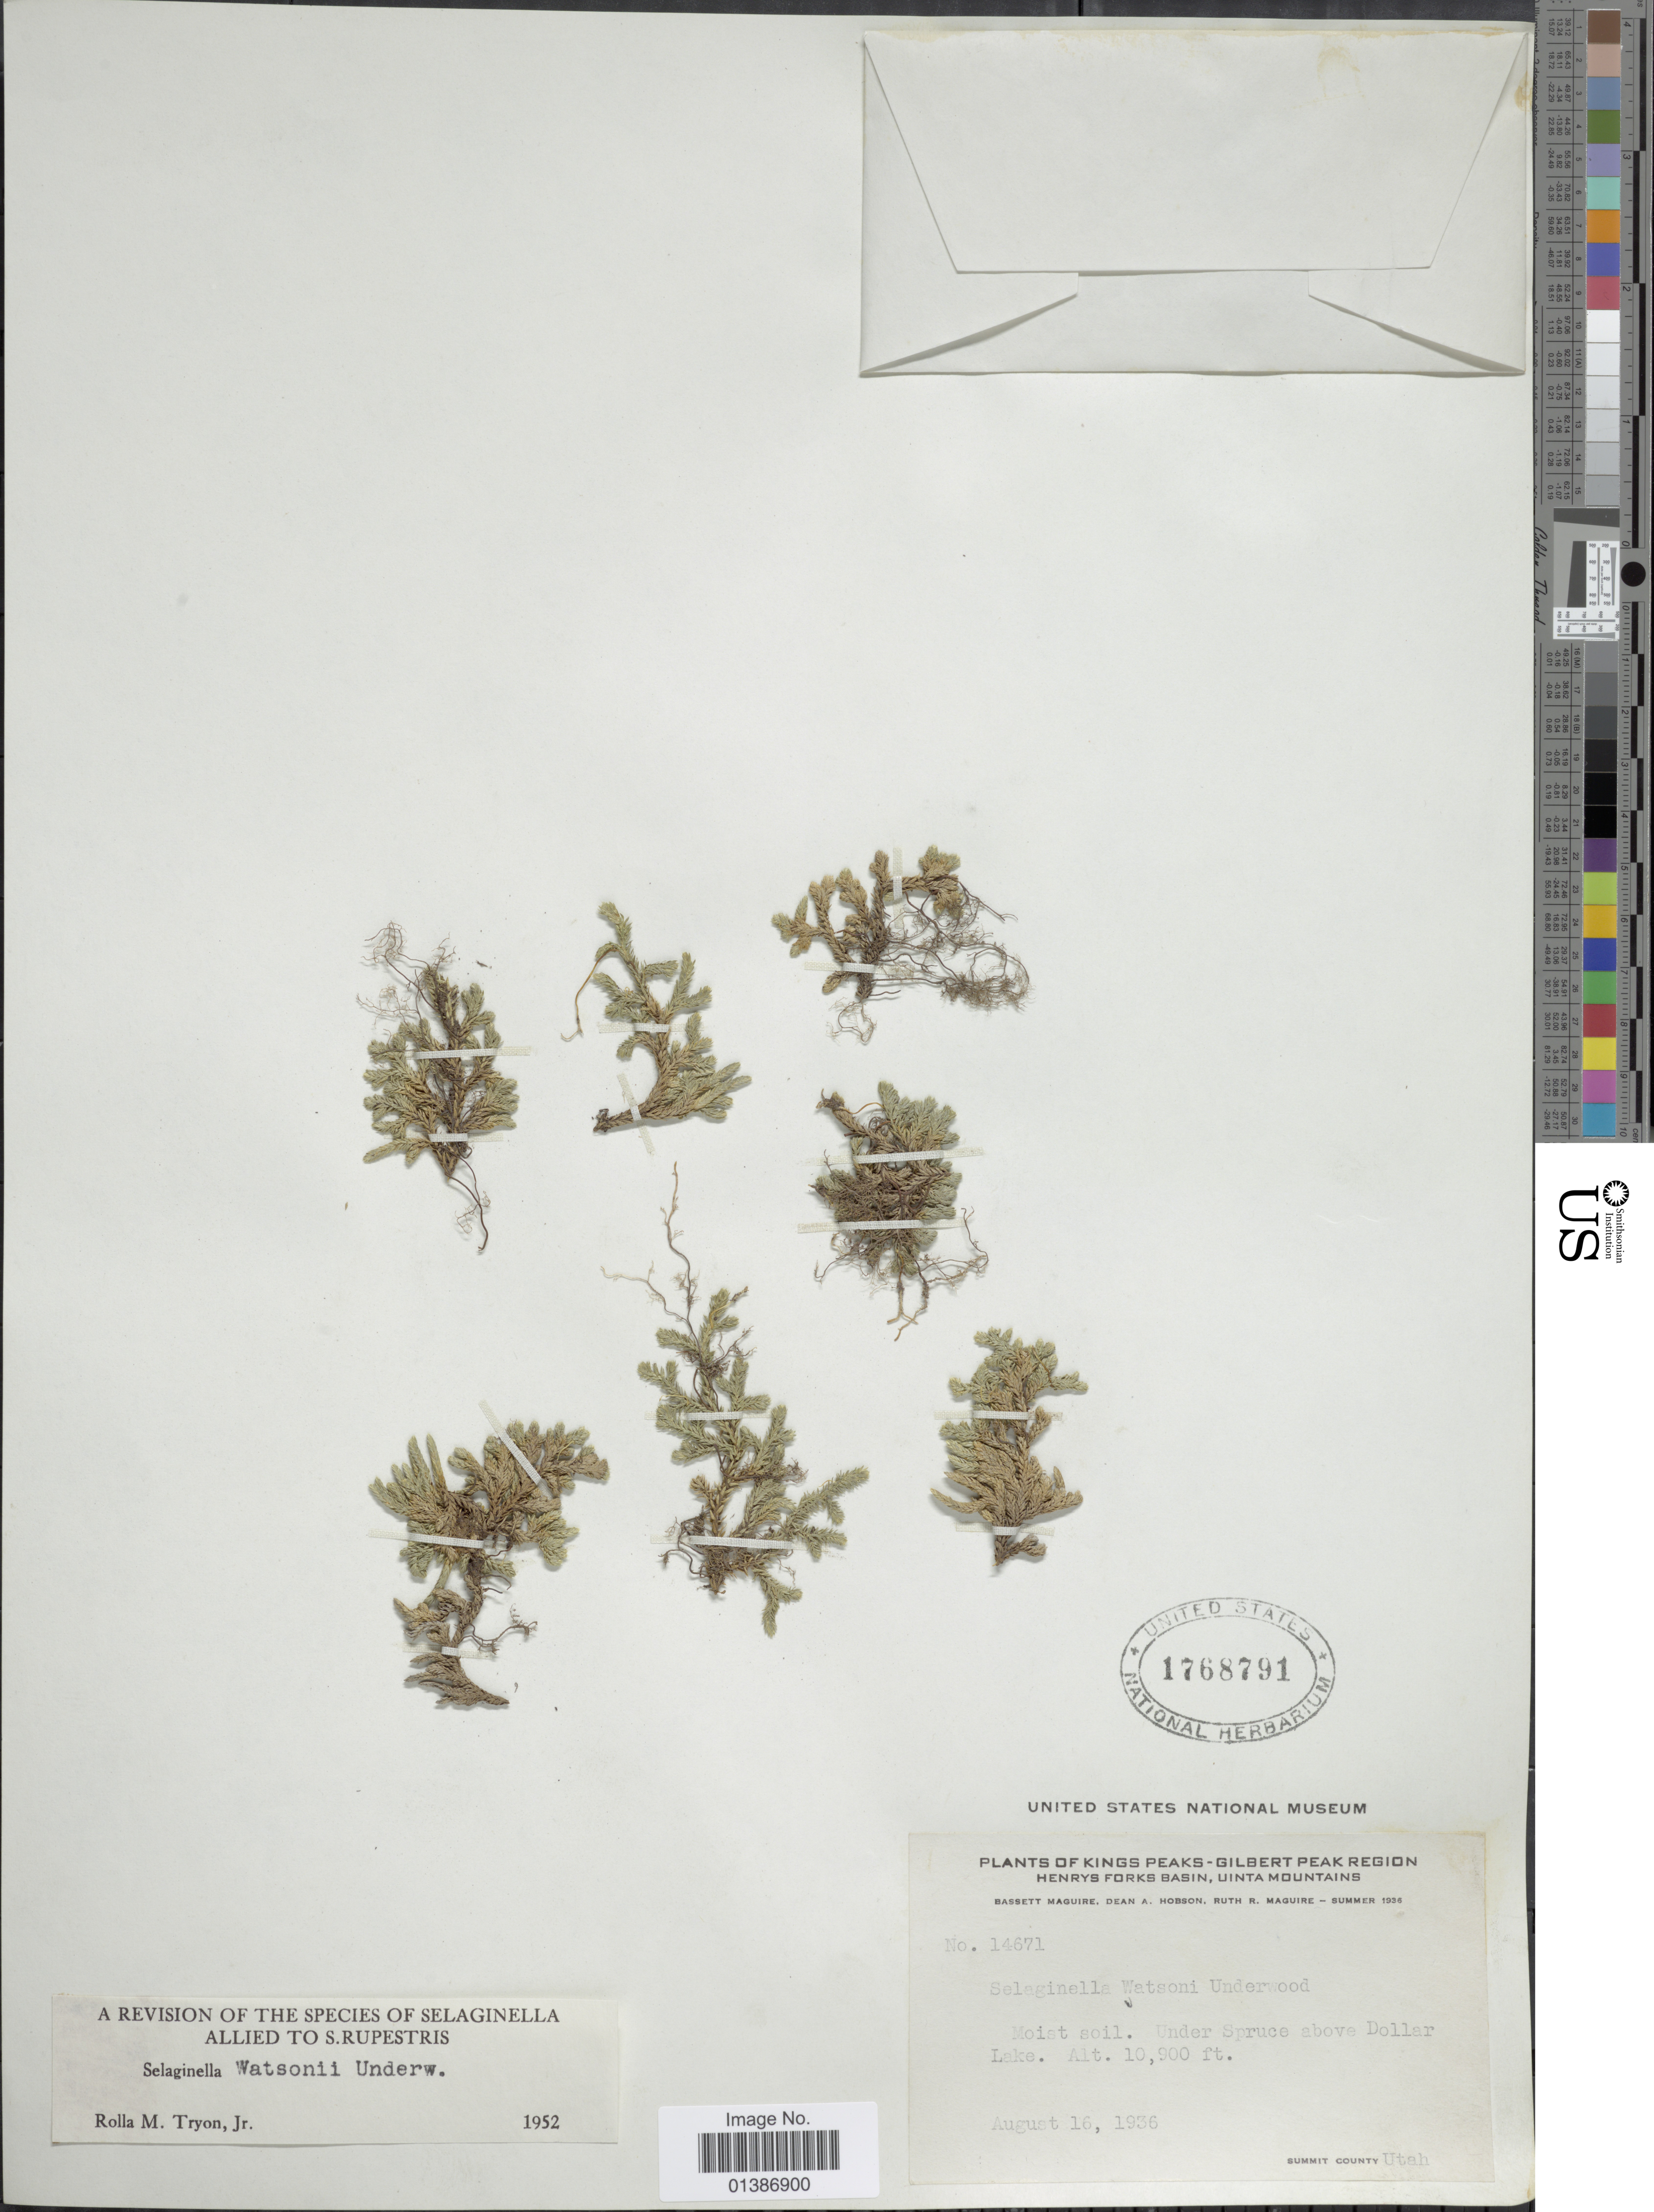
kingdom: Plantae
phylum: Tracheophyta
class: Lycopodiopsida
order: Selaginellales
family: Selaginellaceae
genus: Selaginella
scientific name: Selaginella watsonii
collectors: B. Maguire, D. Hobson & R. R. Maguire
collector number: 14671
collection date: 1936-08-16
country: United States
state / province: Utah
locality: Plants of Kings Peaks-Gilbert Peak Region. Henrys Forks Basin, Uinta Mountains. Under Spruce above Dollar Lake. Summit County Utah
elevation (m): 3322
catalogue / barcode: US 1768791